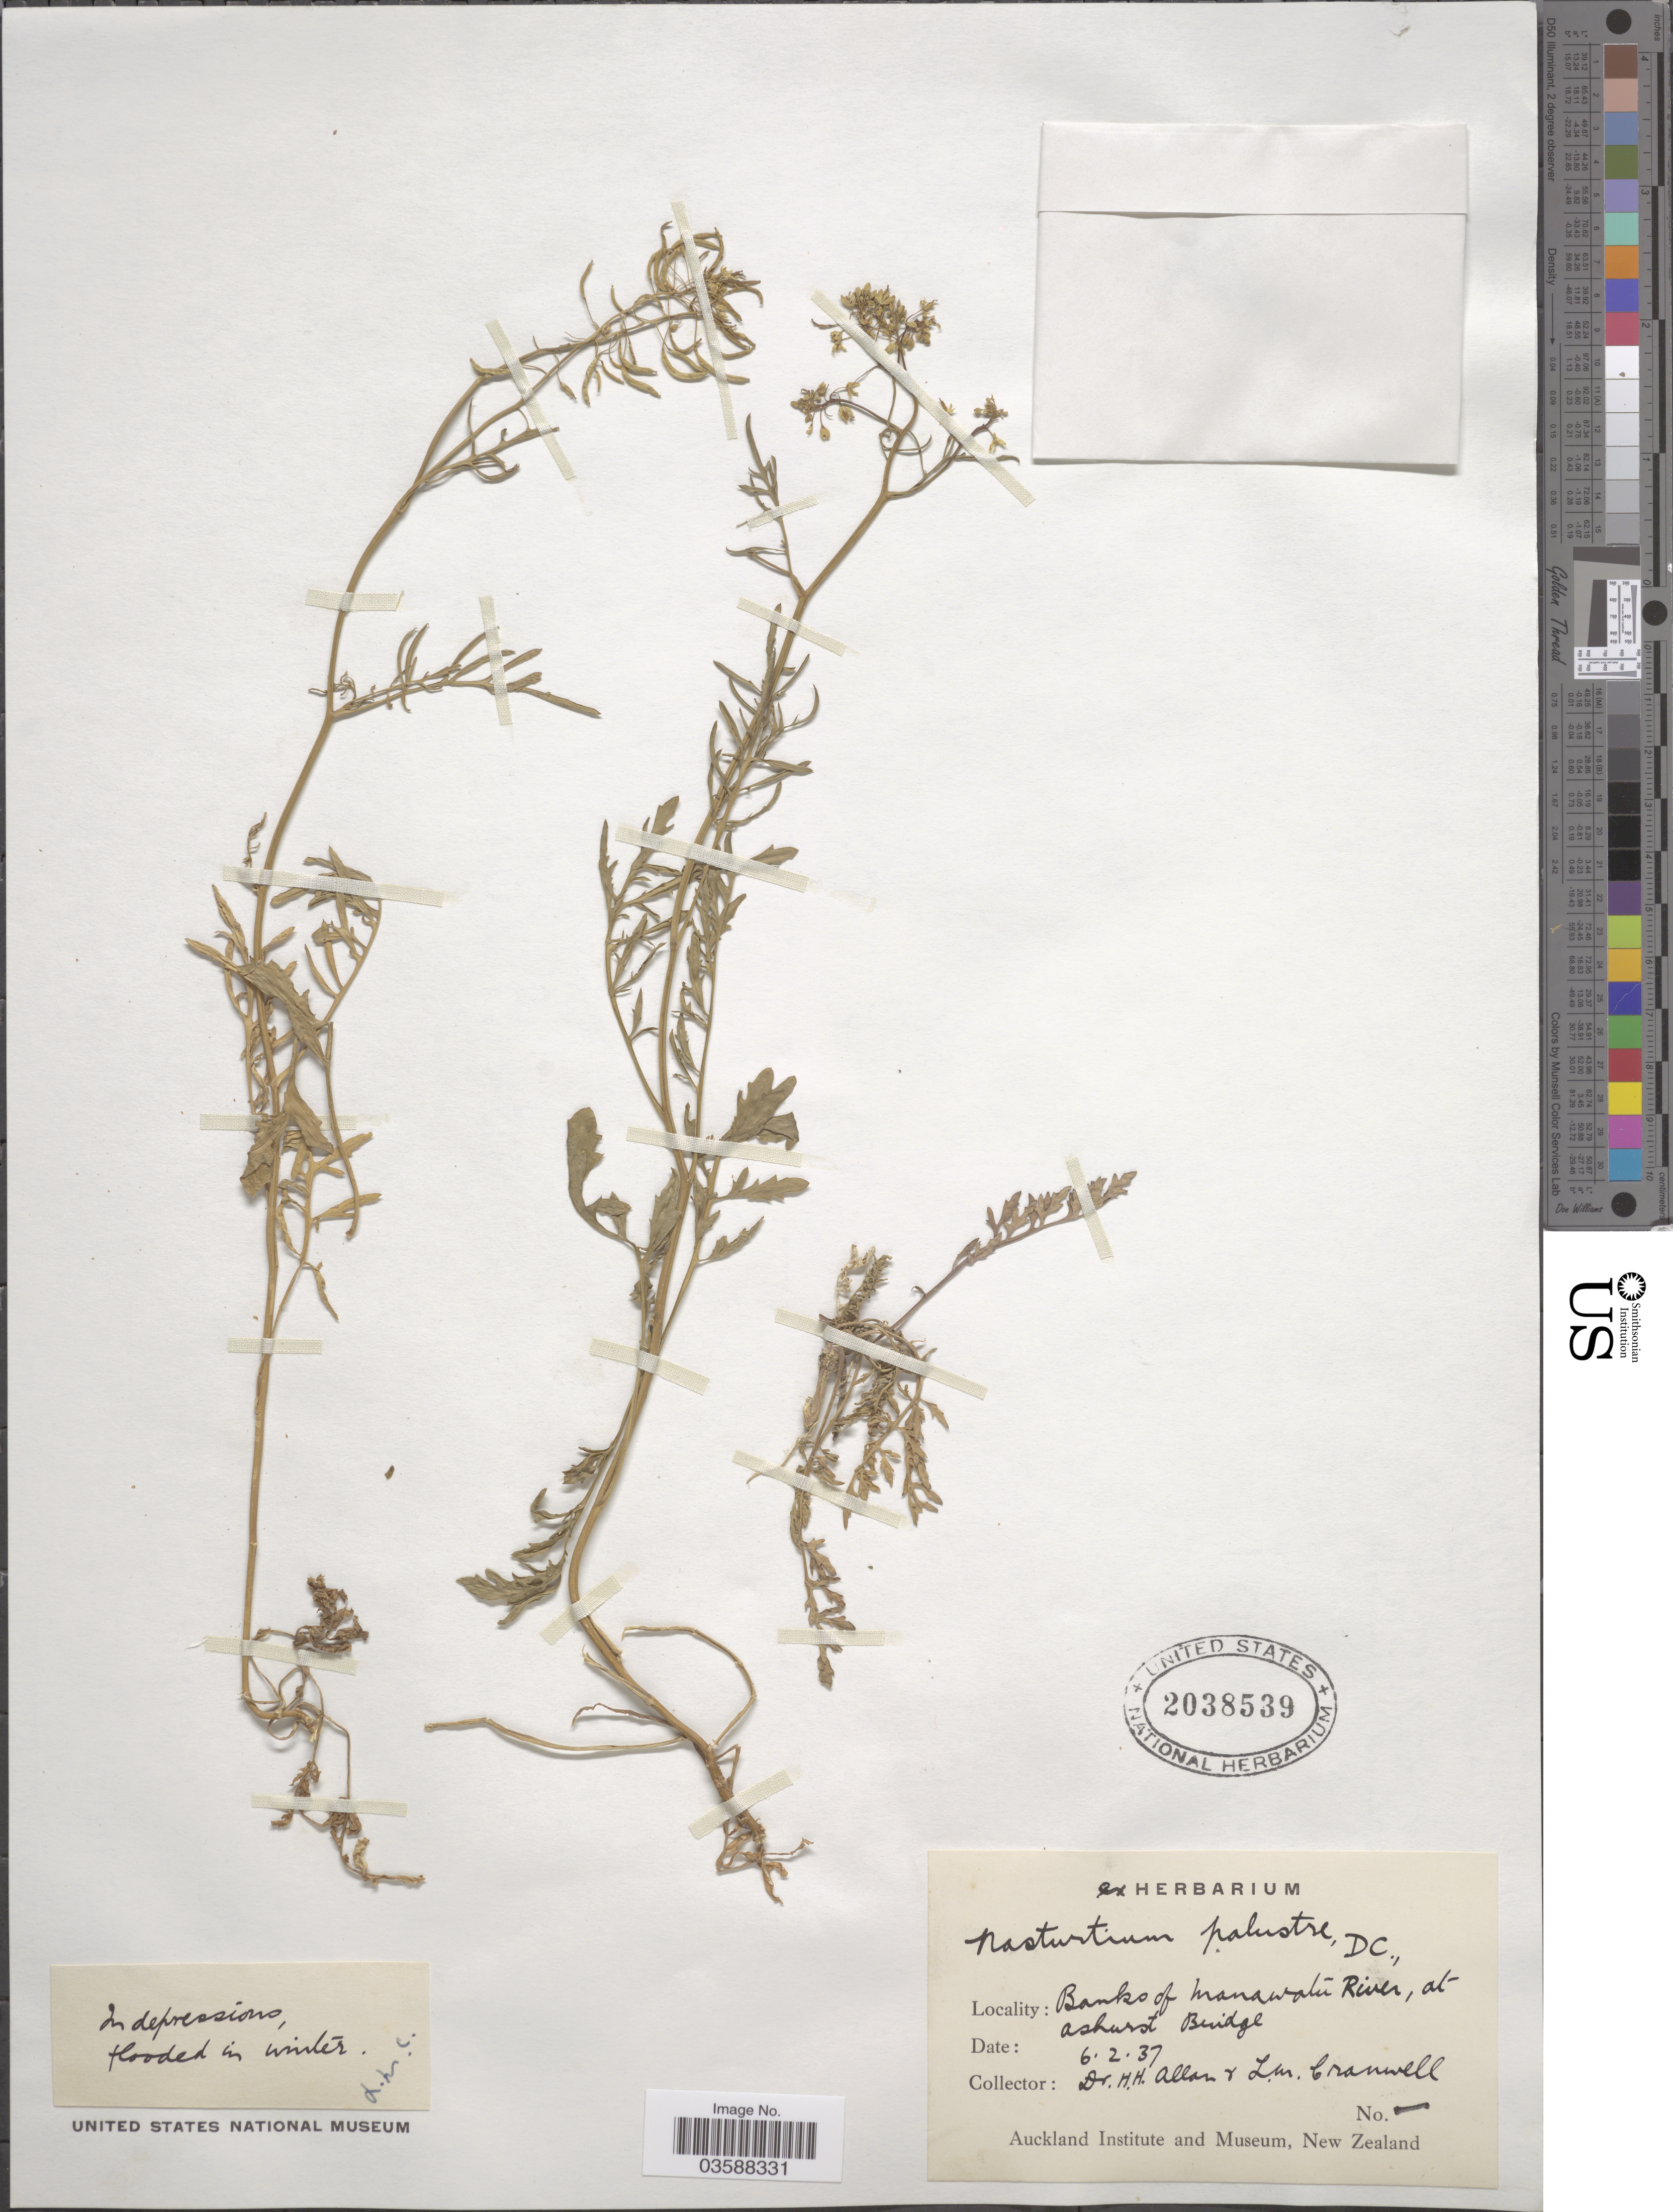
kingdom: Plantae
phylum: Tracheophyta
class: Magnoliopsida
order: Brassicales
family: Brassicaceae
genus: Rorippa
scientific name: Rorippa sylvestris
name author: (L.) Besser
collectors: H. Allan & L. Cranwell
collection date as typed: Transcribed d/m/y: 6/2/37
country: New Zealand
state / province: Manawatu-Wanganui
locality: Banks of Manawatu River, at Ashurst Bridge.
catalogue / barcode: US 2038539